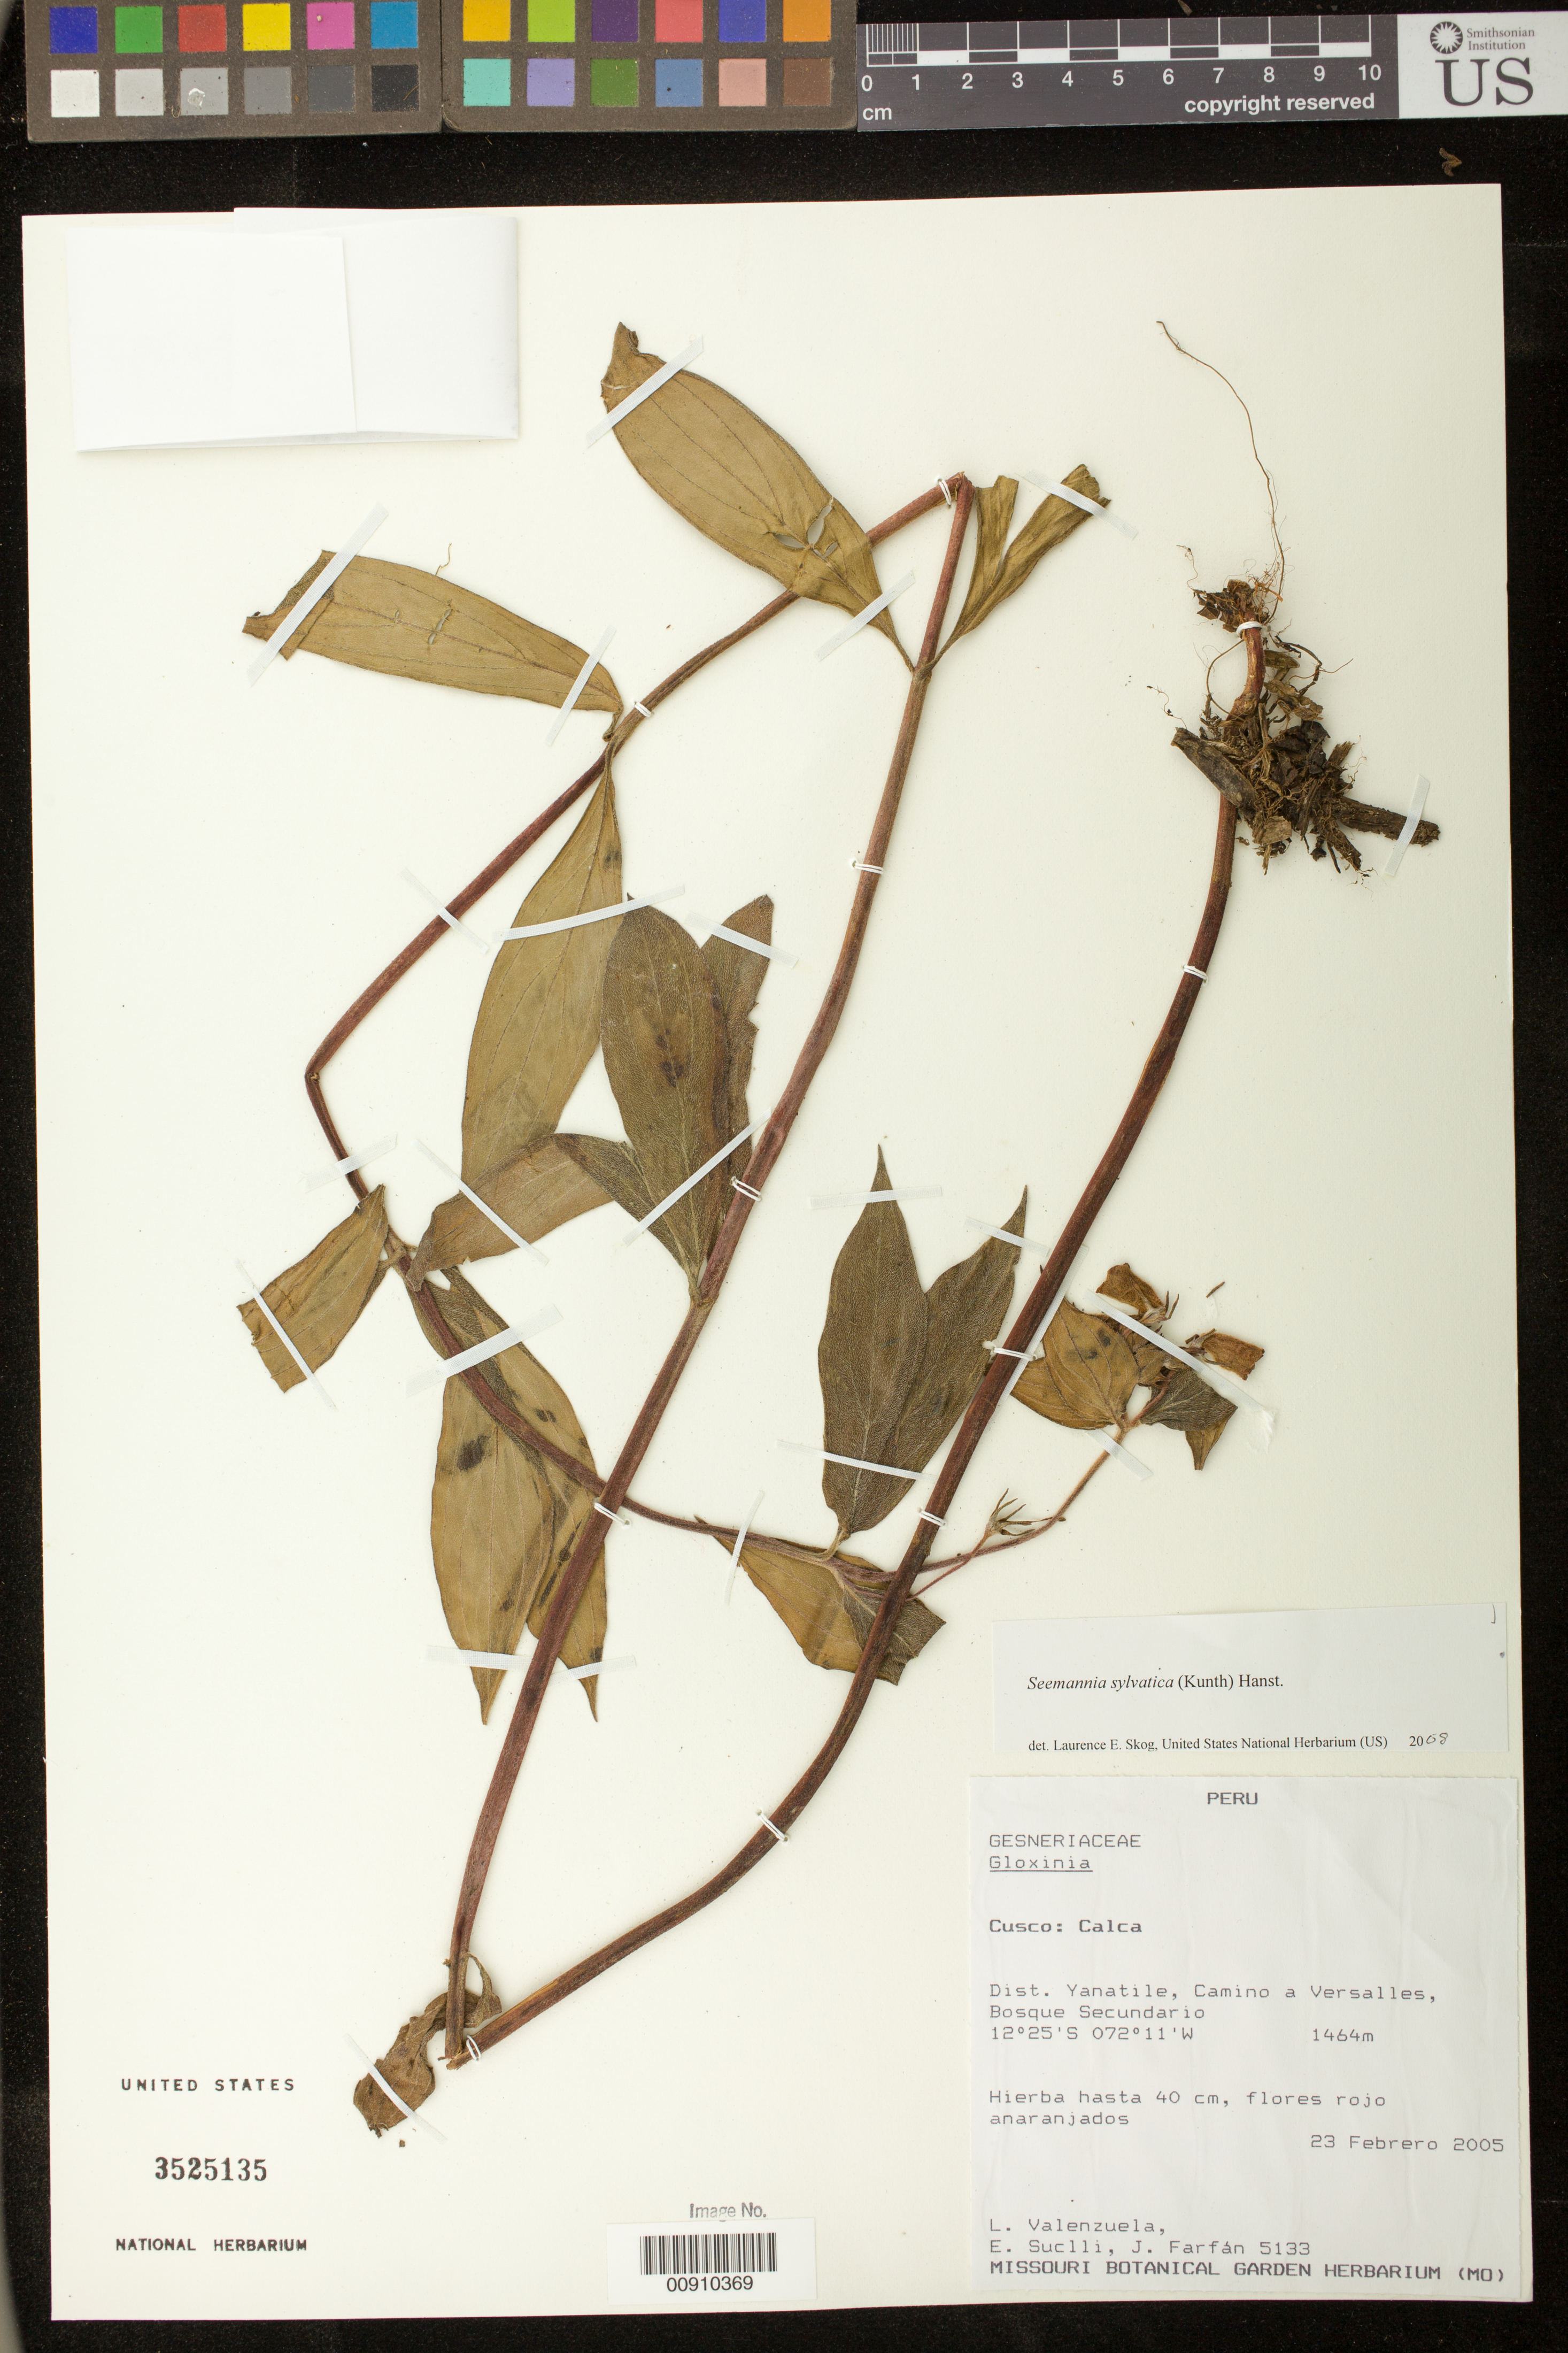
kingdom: Plantae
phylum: Tracheophyta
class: Magnoliopsida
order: Lamiales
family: Gesneriaceae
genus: Seemannia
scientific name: Seemannia sylvatica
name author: (Kunth) Hanst.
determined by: Skog, Laurence E.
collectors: L. Valenzuela, E. Suclli & J. Farfán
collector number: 5133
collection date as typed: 23 Feb 2005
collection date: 2005-02-23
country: Peru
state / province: Cusco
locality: Cusco: Calca. Dit. Yanatile, Camino a Versalles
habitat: Bosque secundario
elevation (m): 1464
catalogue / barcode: US 3525135